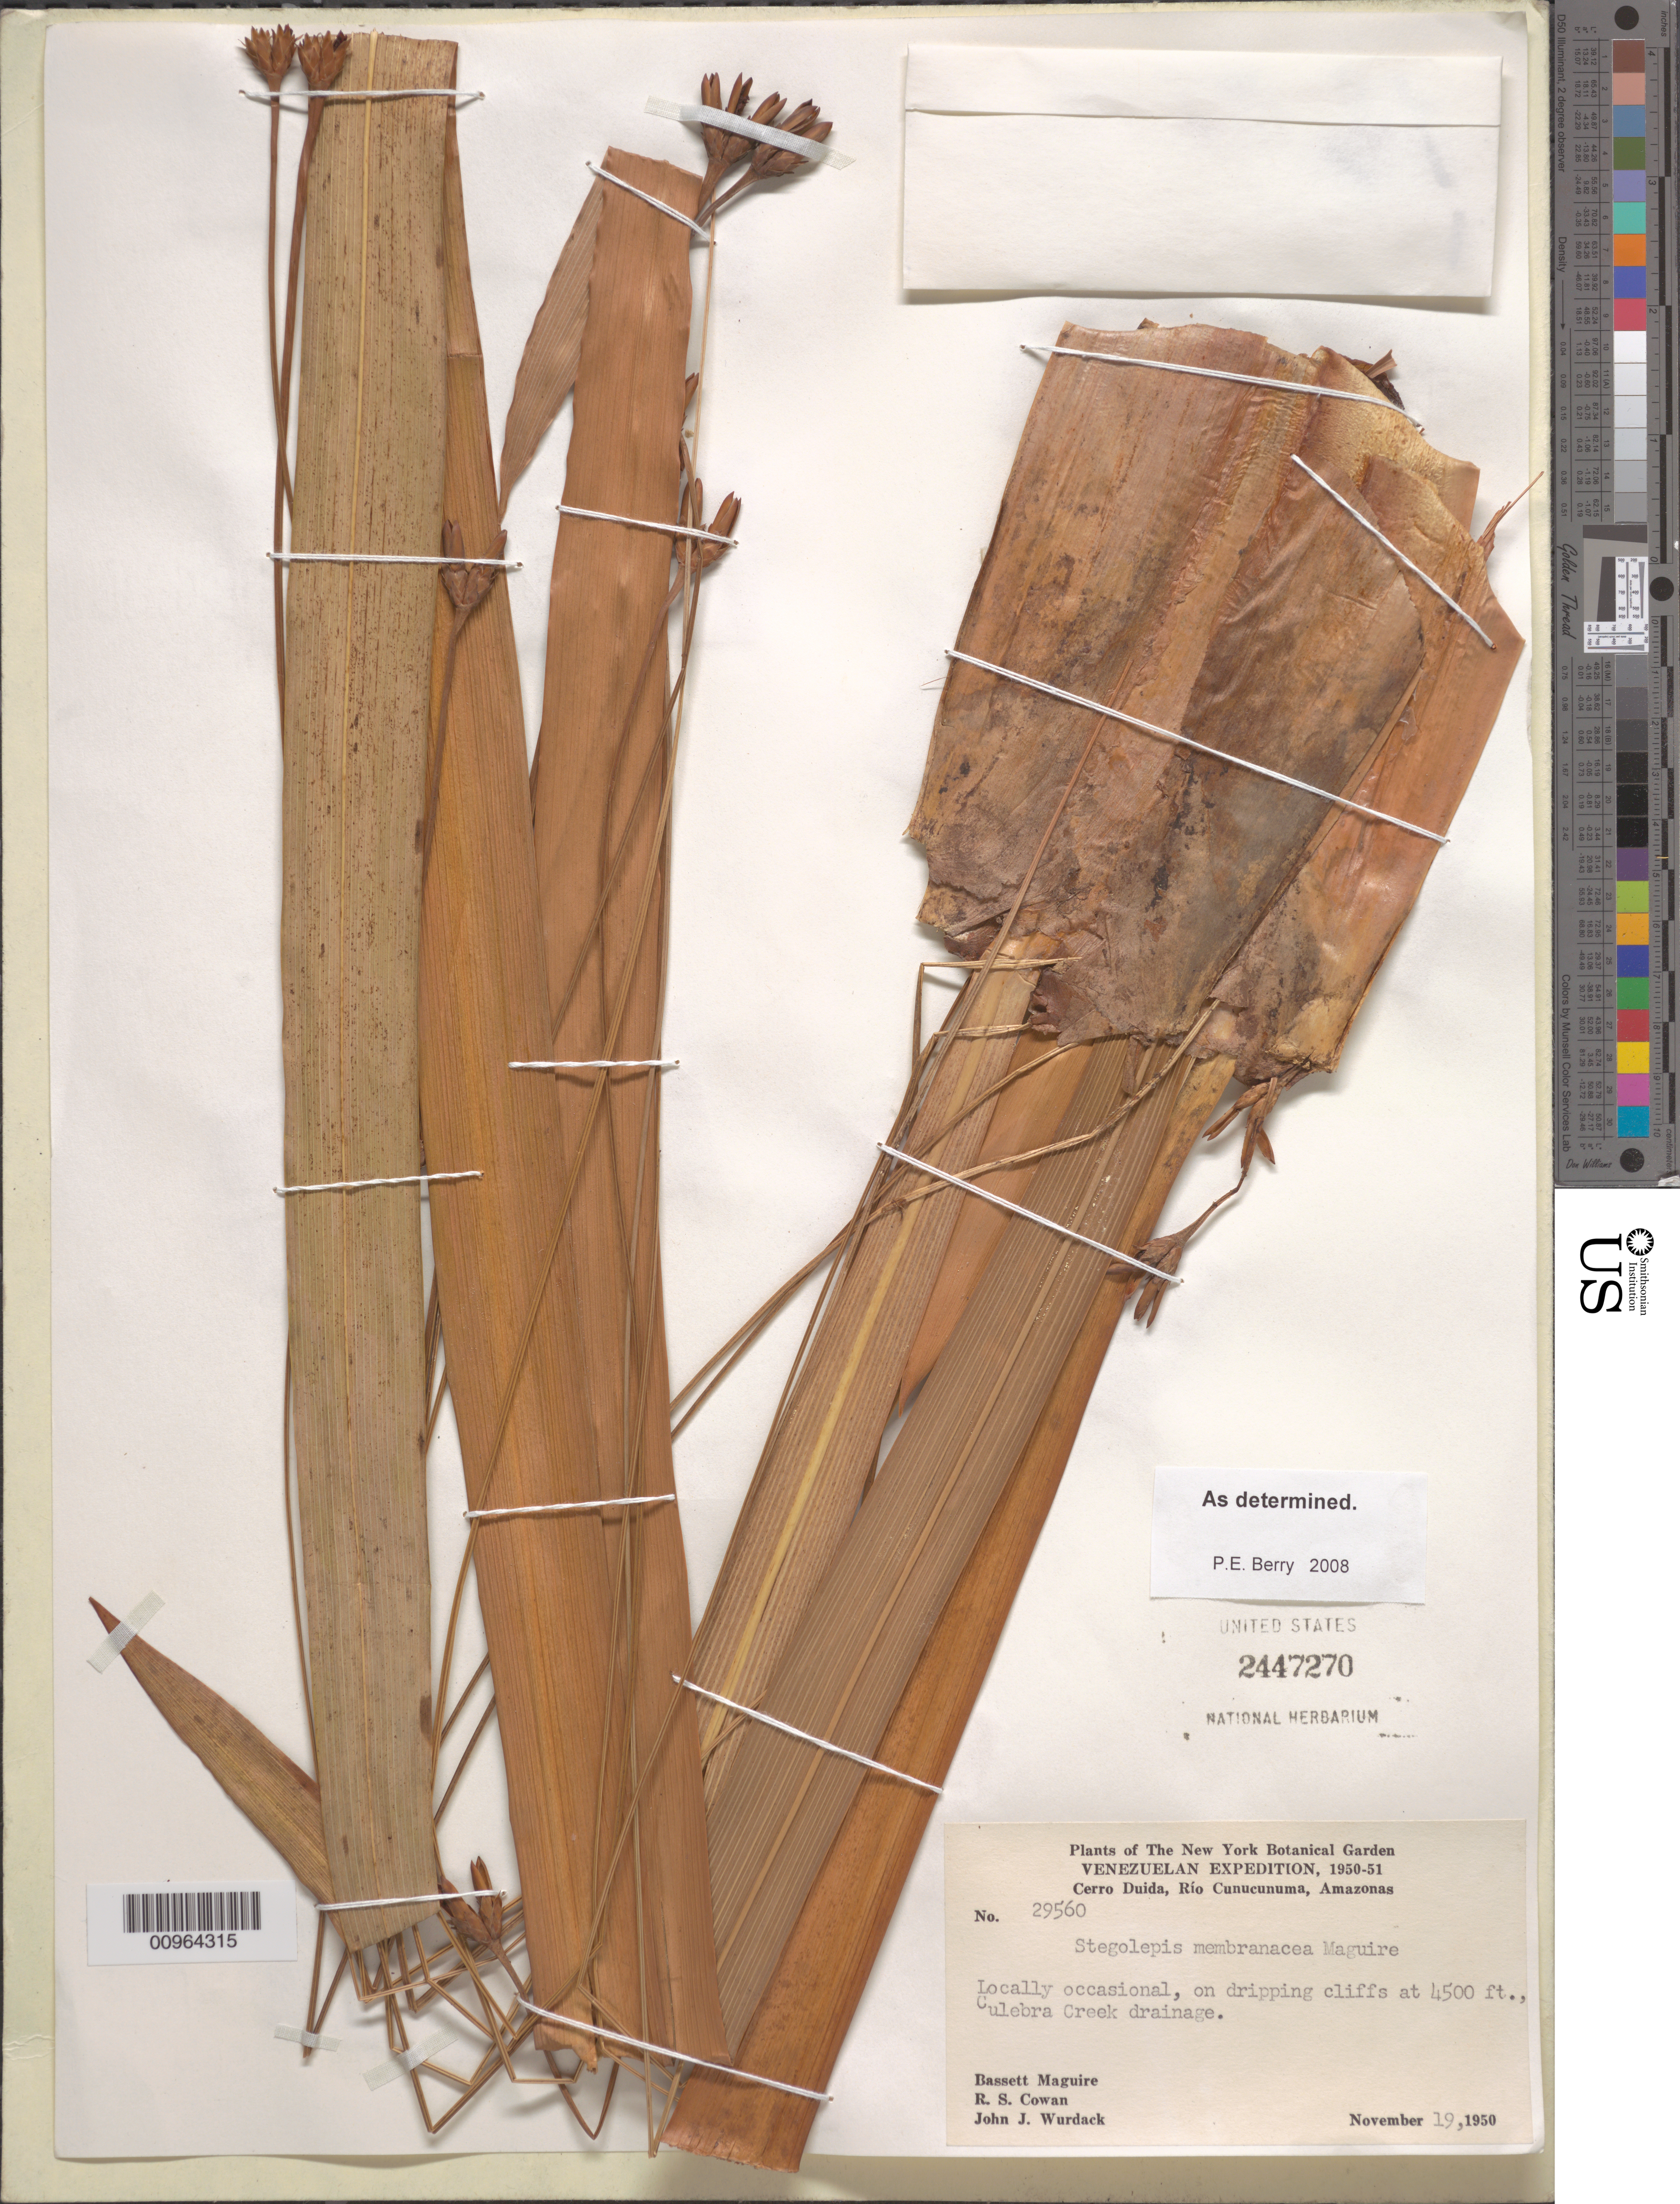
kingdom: Plantae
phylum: Tracheophyta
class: Liliopsida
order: Poales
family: Rapateaceae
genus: Stegolepis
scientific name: Stegolepis membranacea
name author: Maguire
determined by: Berry, P. E., (WIS), University of Wisconsin - Madison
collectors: B. Maguire, R. S. Cowan & J. J. Wurdack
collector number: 29560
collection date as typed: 19-Nov-50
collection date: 1950-11-19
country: Venezuela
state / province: Amazonas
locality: Cerro Duida, Río Cunucunuma, Culebra Creek drainage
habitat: Dripping cliffs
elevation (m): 1372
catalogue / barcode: US 2447270